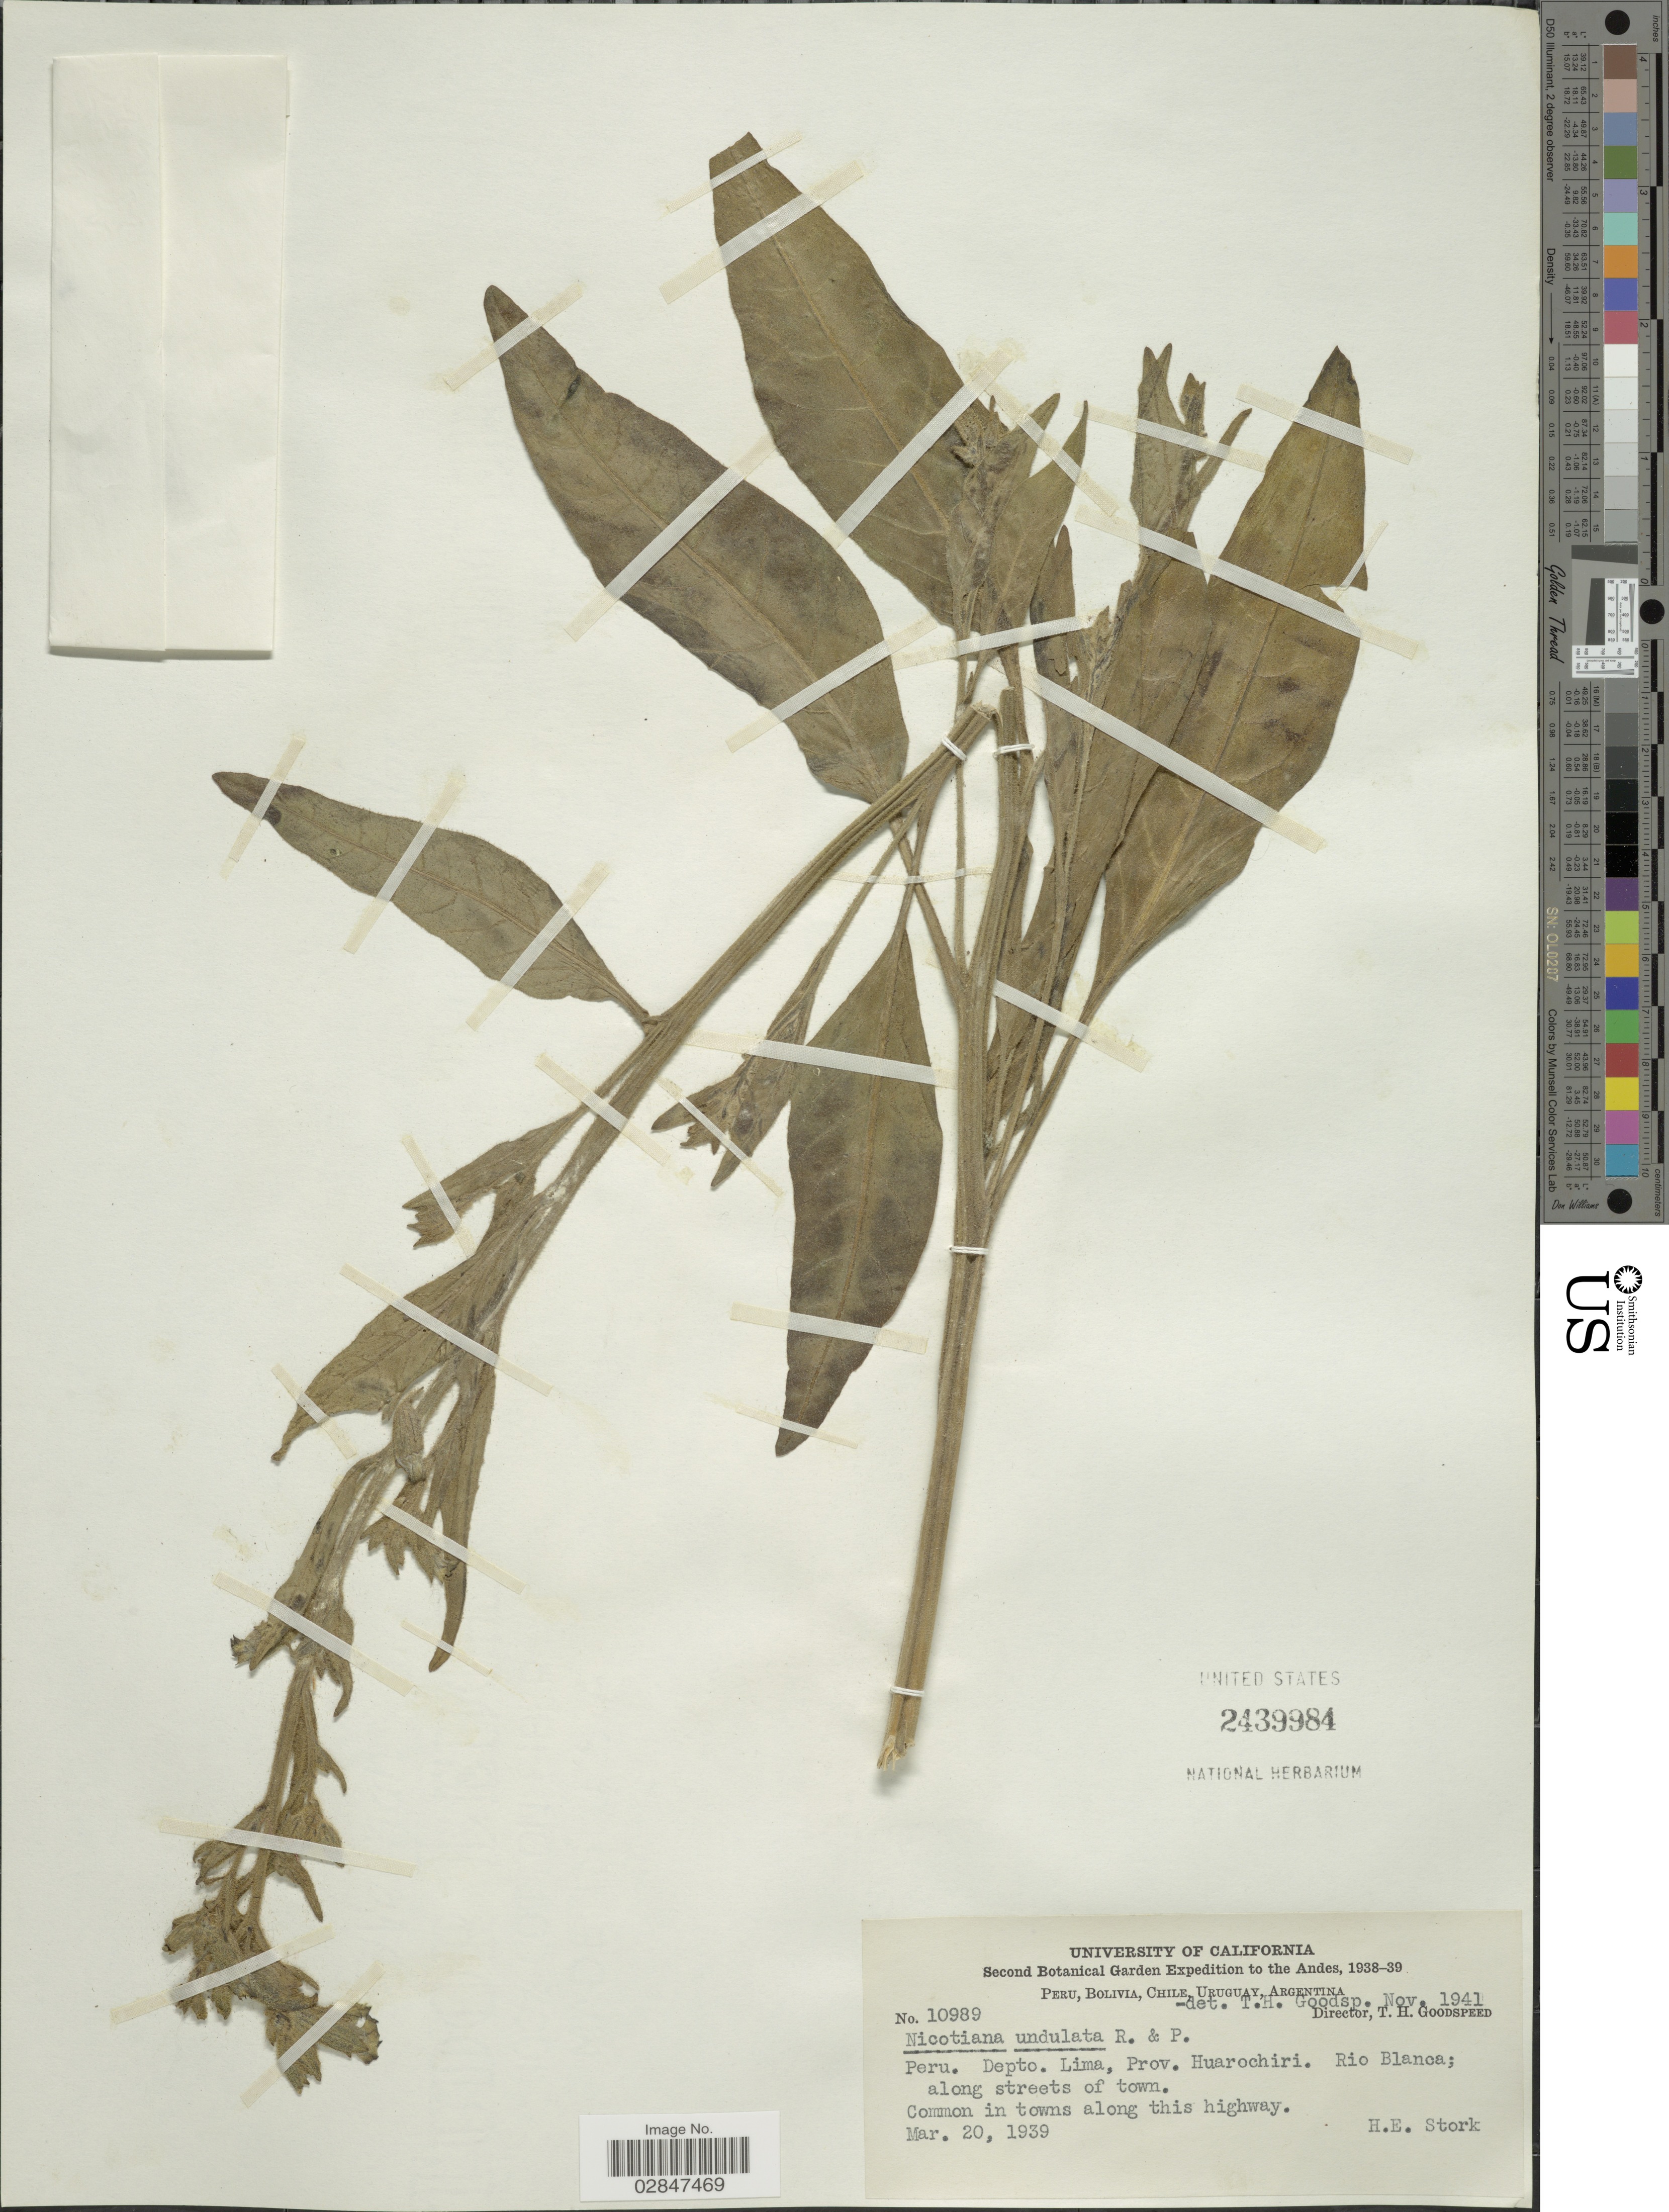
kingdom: Plantae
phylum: Tracheophyta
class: Magnoliopsida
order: Solanales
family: Solanaceae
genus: Nicotiana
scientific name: Nicotiana undulata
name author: Ruiz & Pav.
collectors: H. E. Stork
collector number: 10989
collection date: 1939-03-20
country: Peru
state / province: Lima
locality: The Andes, Depto. Lima, Prov. Huarochiri, Rio Blanca, along streets of town.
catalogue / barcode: US 2439984